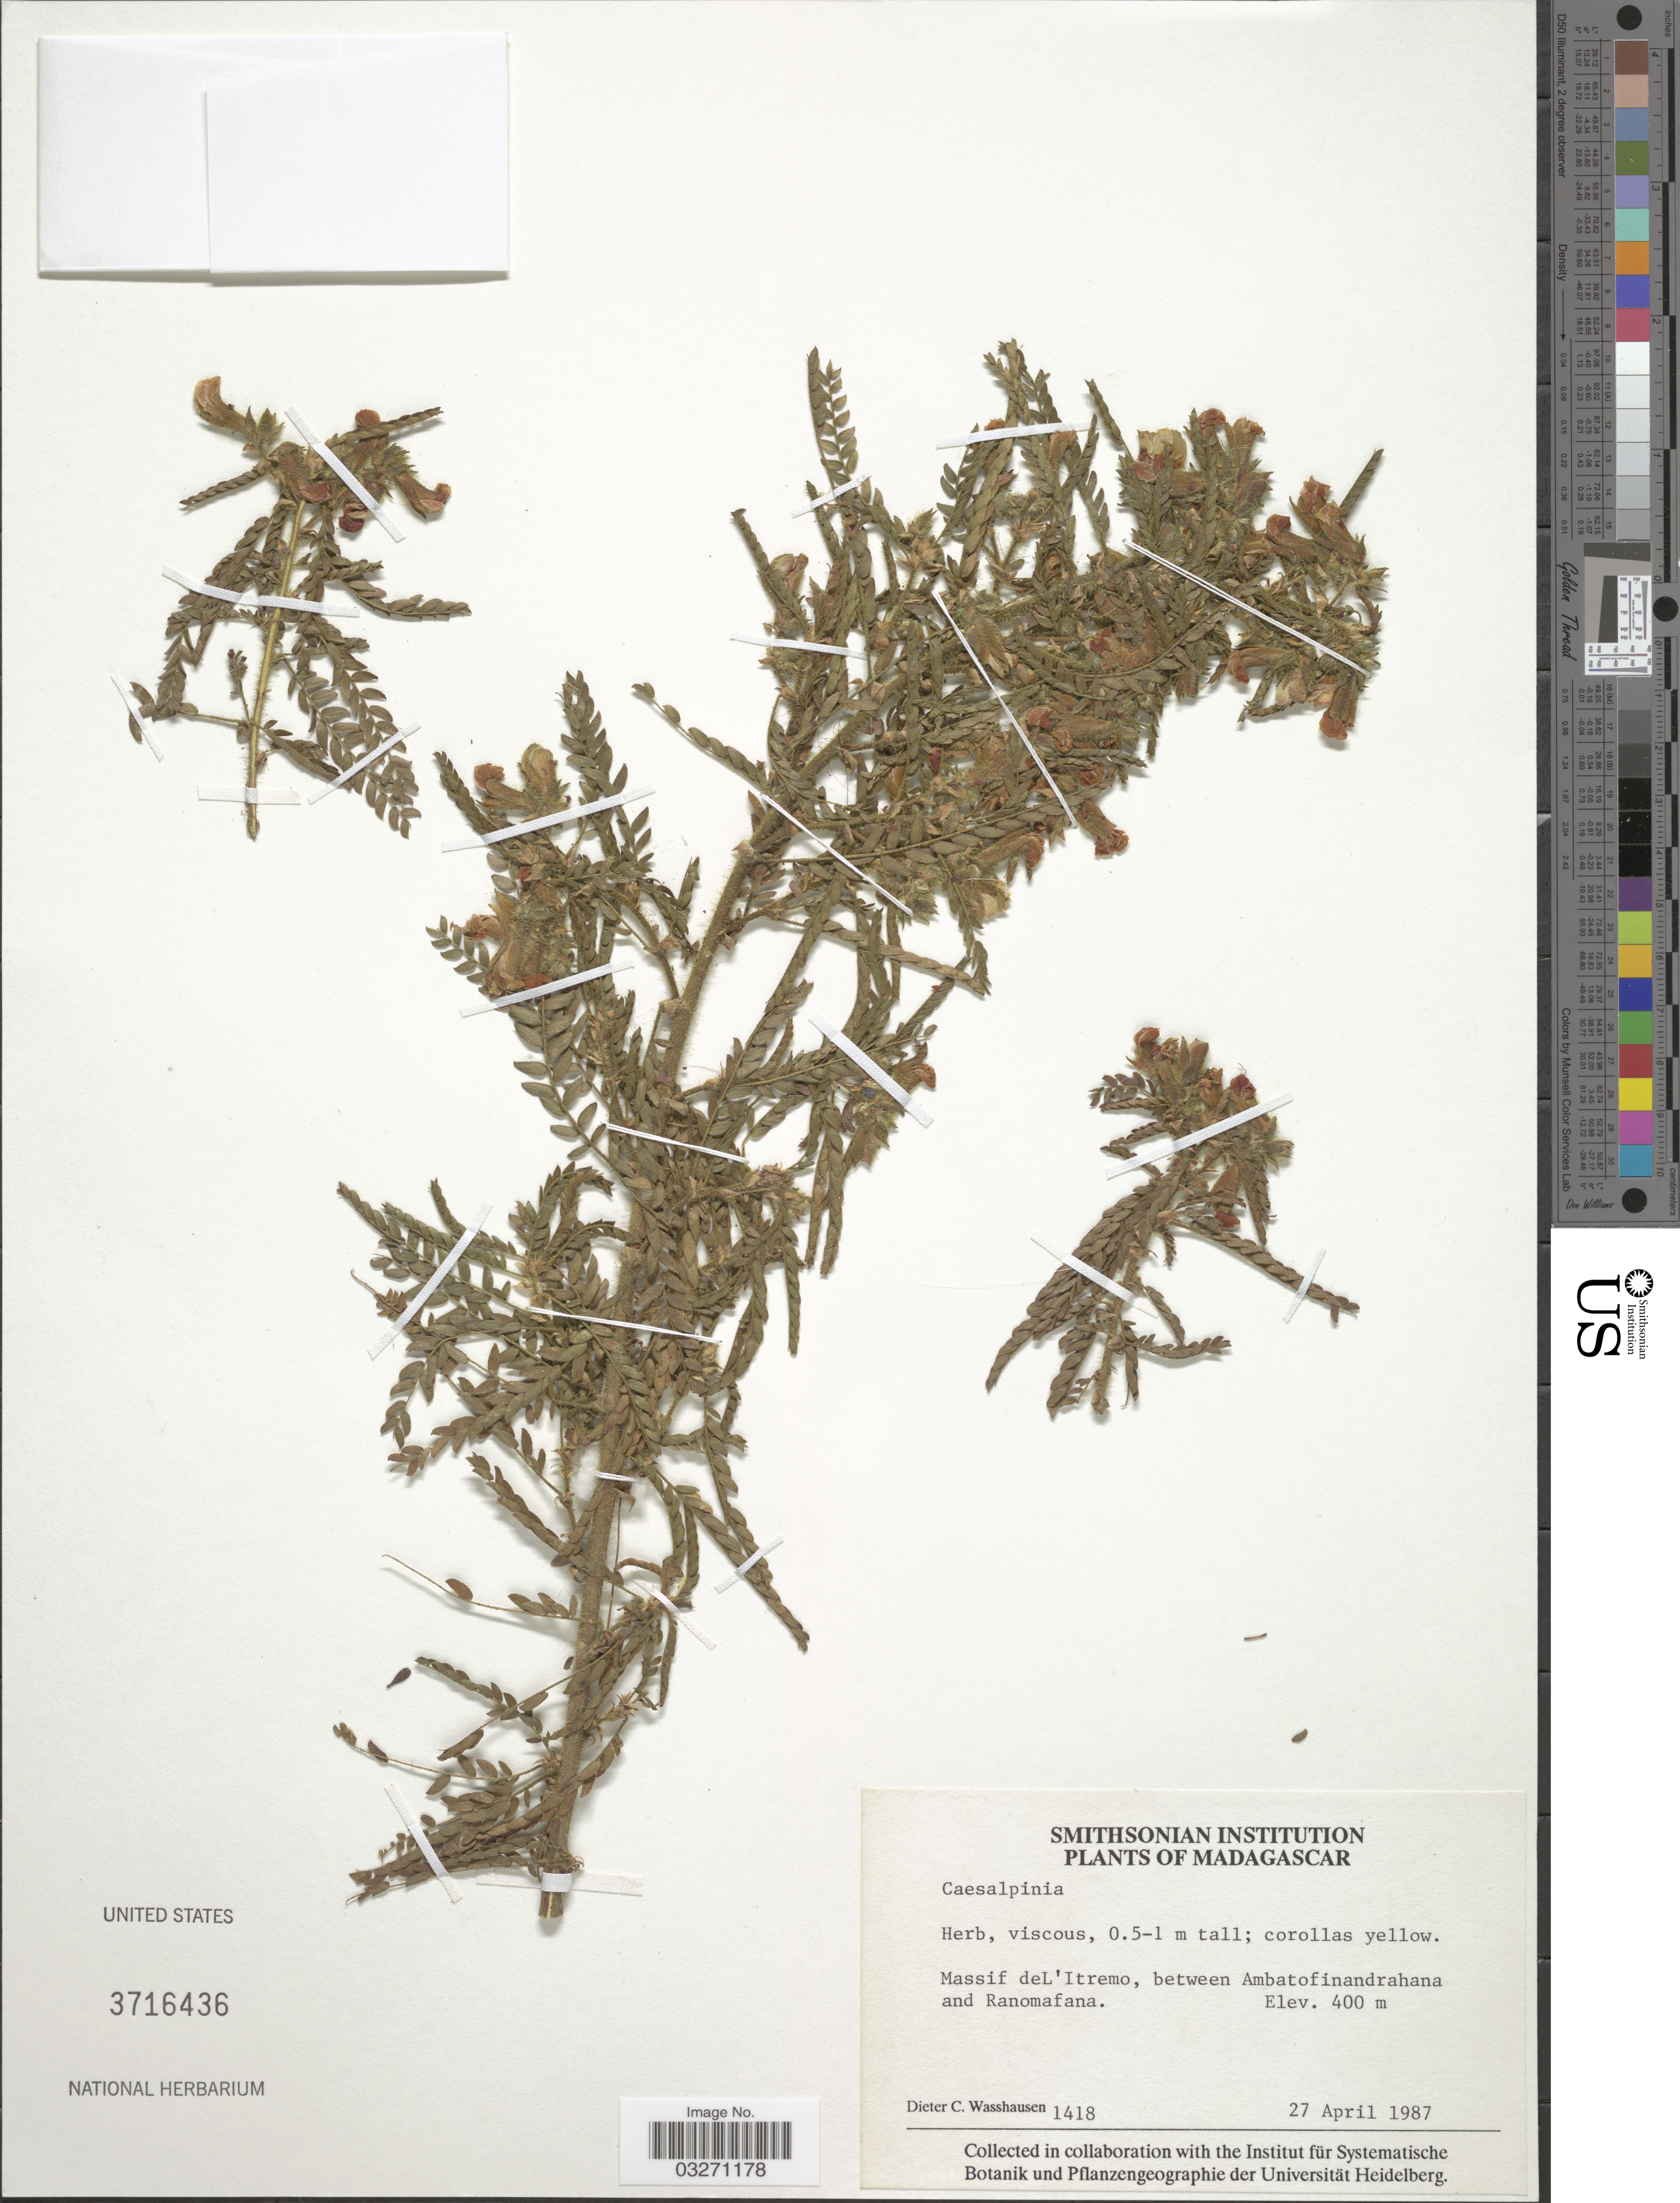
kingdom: Plantae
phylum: Tracheophyta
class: Magnoliopsida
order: Fabales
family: Fabaceae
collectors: D. C. Wasshausen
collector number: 1418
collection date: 1987-04-27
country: Madagascar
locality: Massif deL'Itremo, between Ambatofinandrahana and Ranomafana.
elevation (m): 400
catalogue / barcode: US 3716436